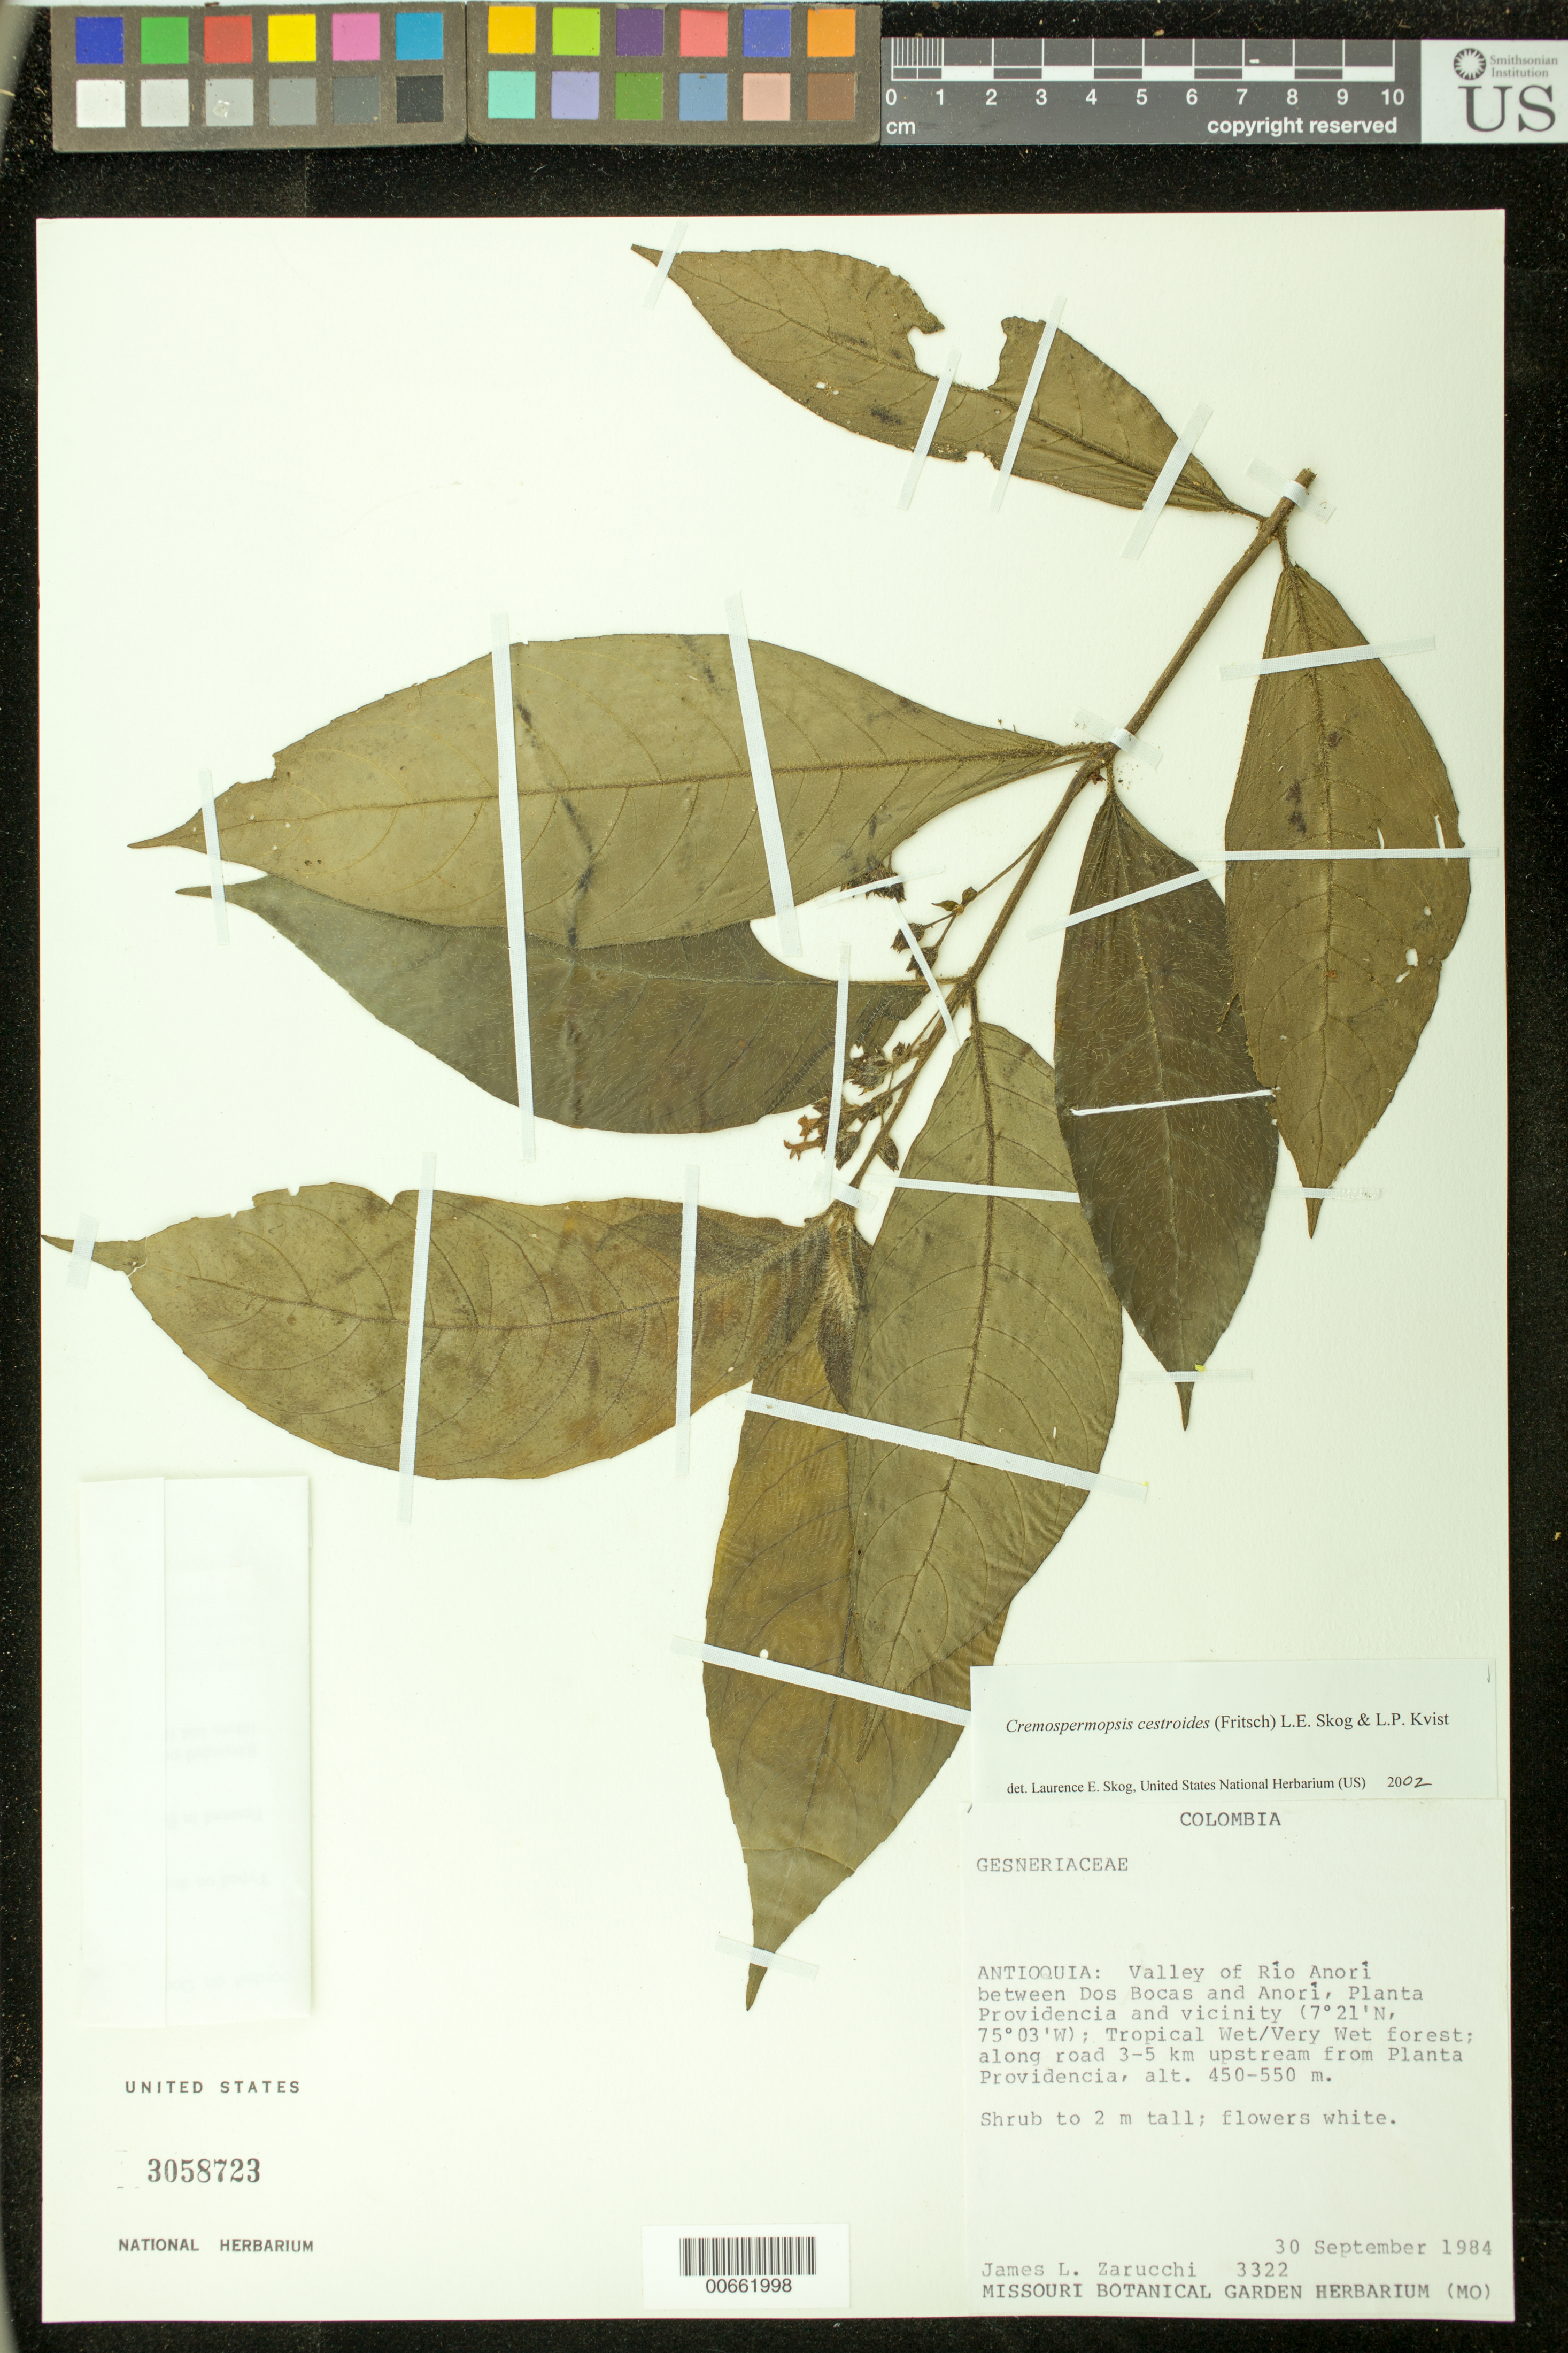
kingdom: Plantae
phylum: Tracheophyta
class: Magnoliopsida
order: Lamiales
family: Gesneriaceae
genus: Cremospermopsis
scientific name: Cremospermopsis cestroides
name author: (Fritsch) L.E. Skog & L.P. Kvist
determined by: Skog, Laurence E.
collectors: J. L. Zarucchi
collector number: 3322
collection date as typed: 30 Sep 1984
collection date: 1984-09-30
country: Colombia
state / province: Antioquia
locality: Valley of Río Anorí between Dos Bocas and Anorí, Planta Providencia and vicinity; along road 3-5 km upstream from Planta Providencia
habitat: Tropical wet/very wet forest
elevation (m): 450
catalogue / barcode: US 3058723